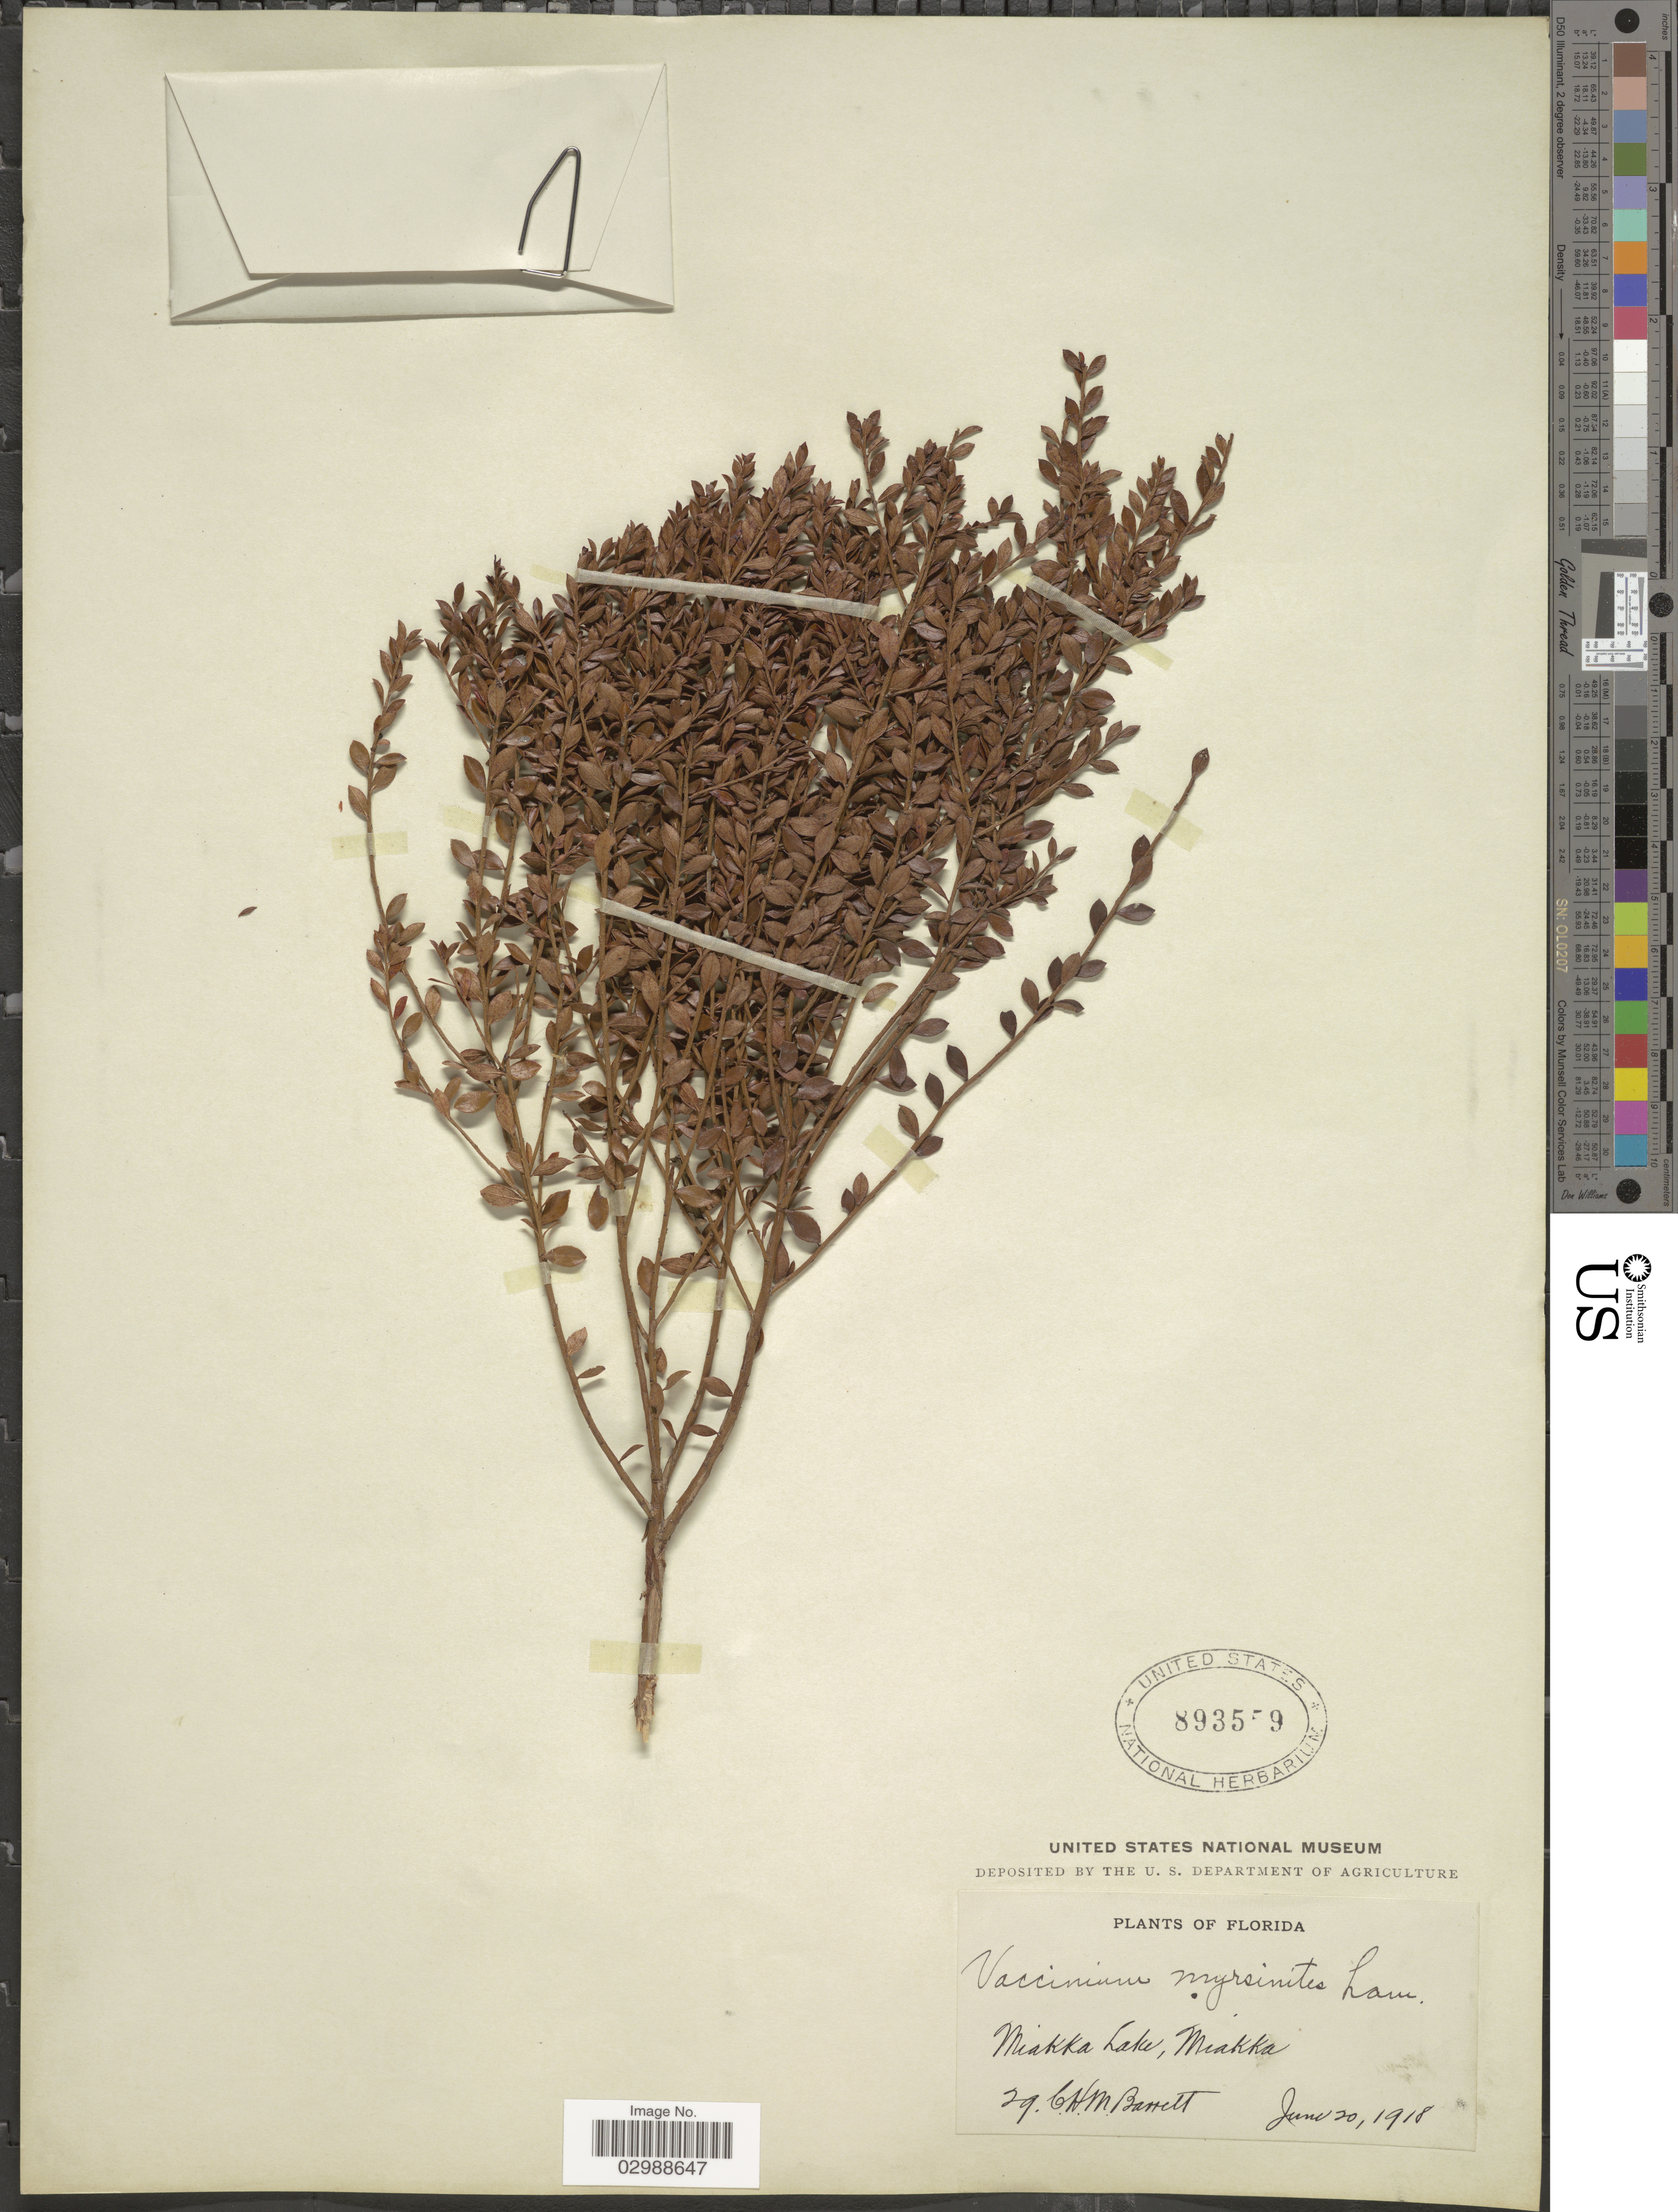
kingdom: Plantae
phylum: Tracheophyta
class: Magnoliopsida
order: Ericales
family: Ericaceae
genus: Vaccinium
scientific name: Vaccinium myrsinites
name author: Lam.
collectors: C. Barrett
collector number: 29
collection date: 1918-06-20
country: United States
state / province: Florida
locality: Miakka Lake, Miakka.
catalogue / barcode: US 893559